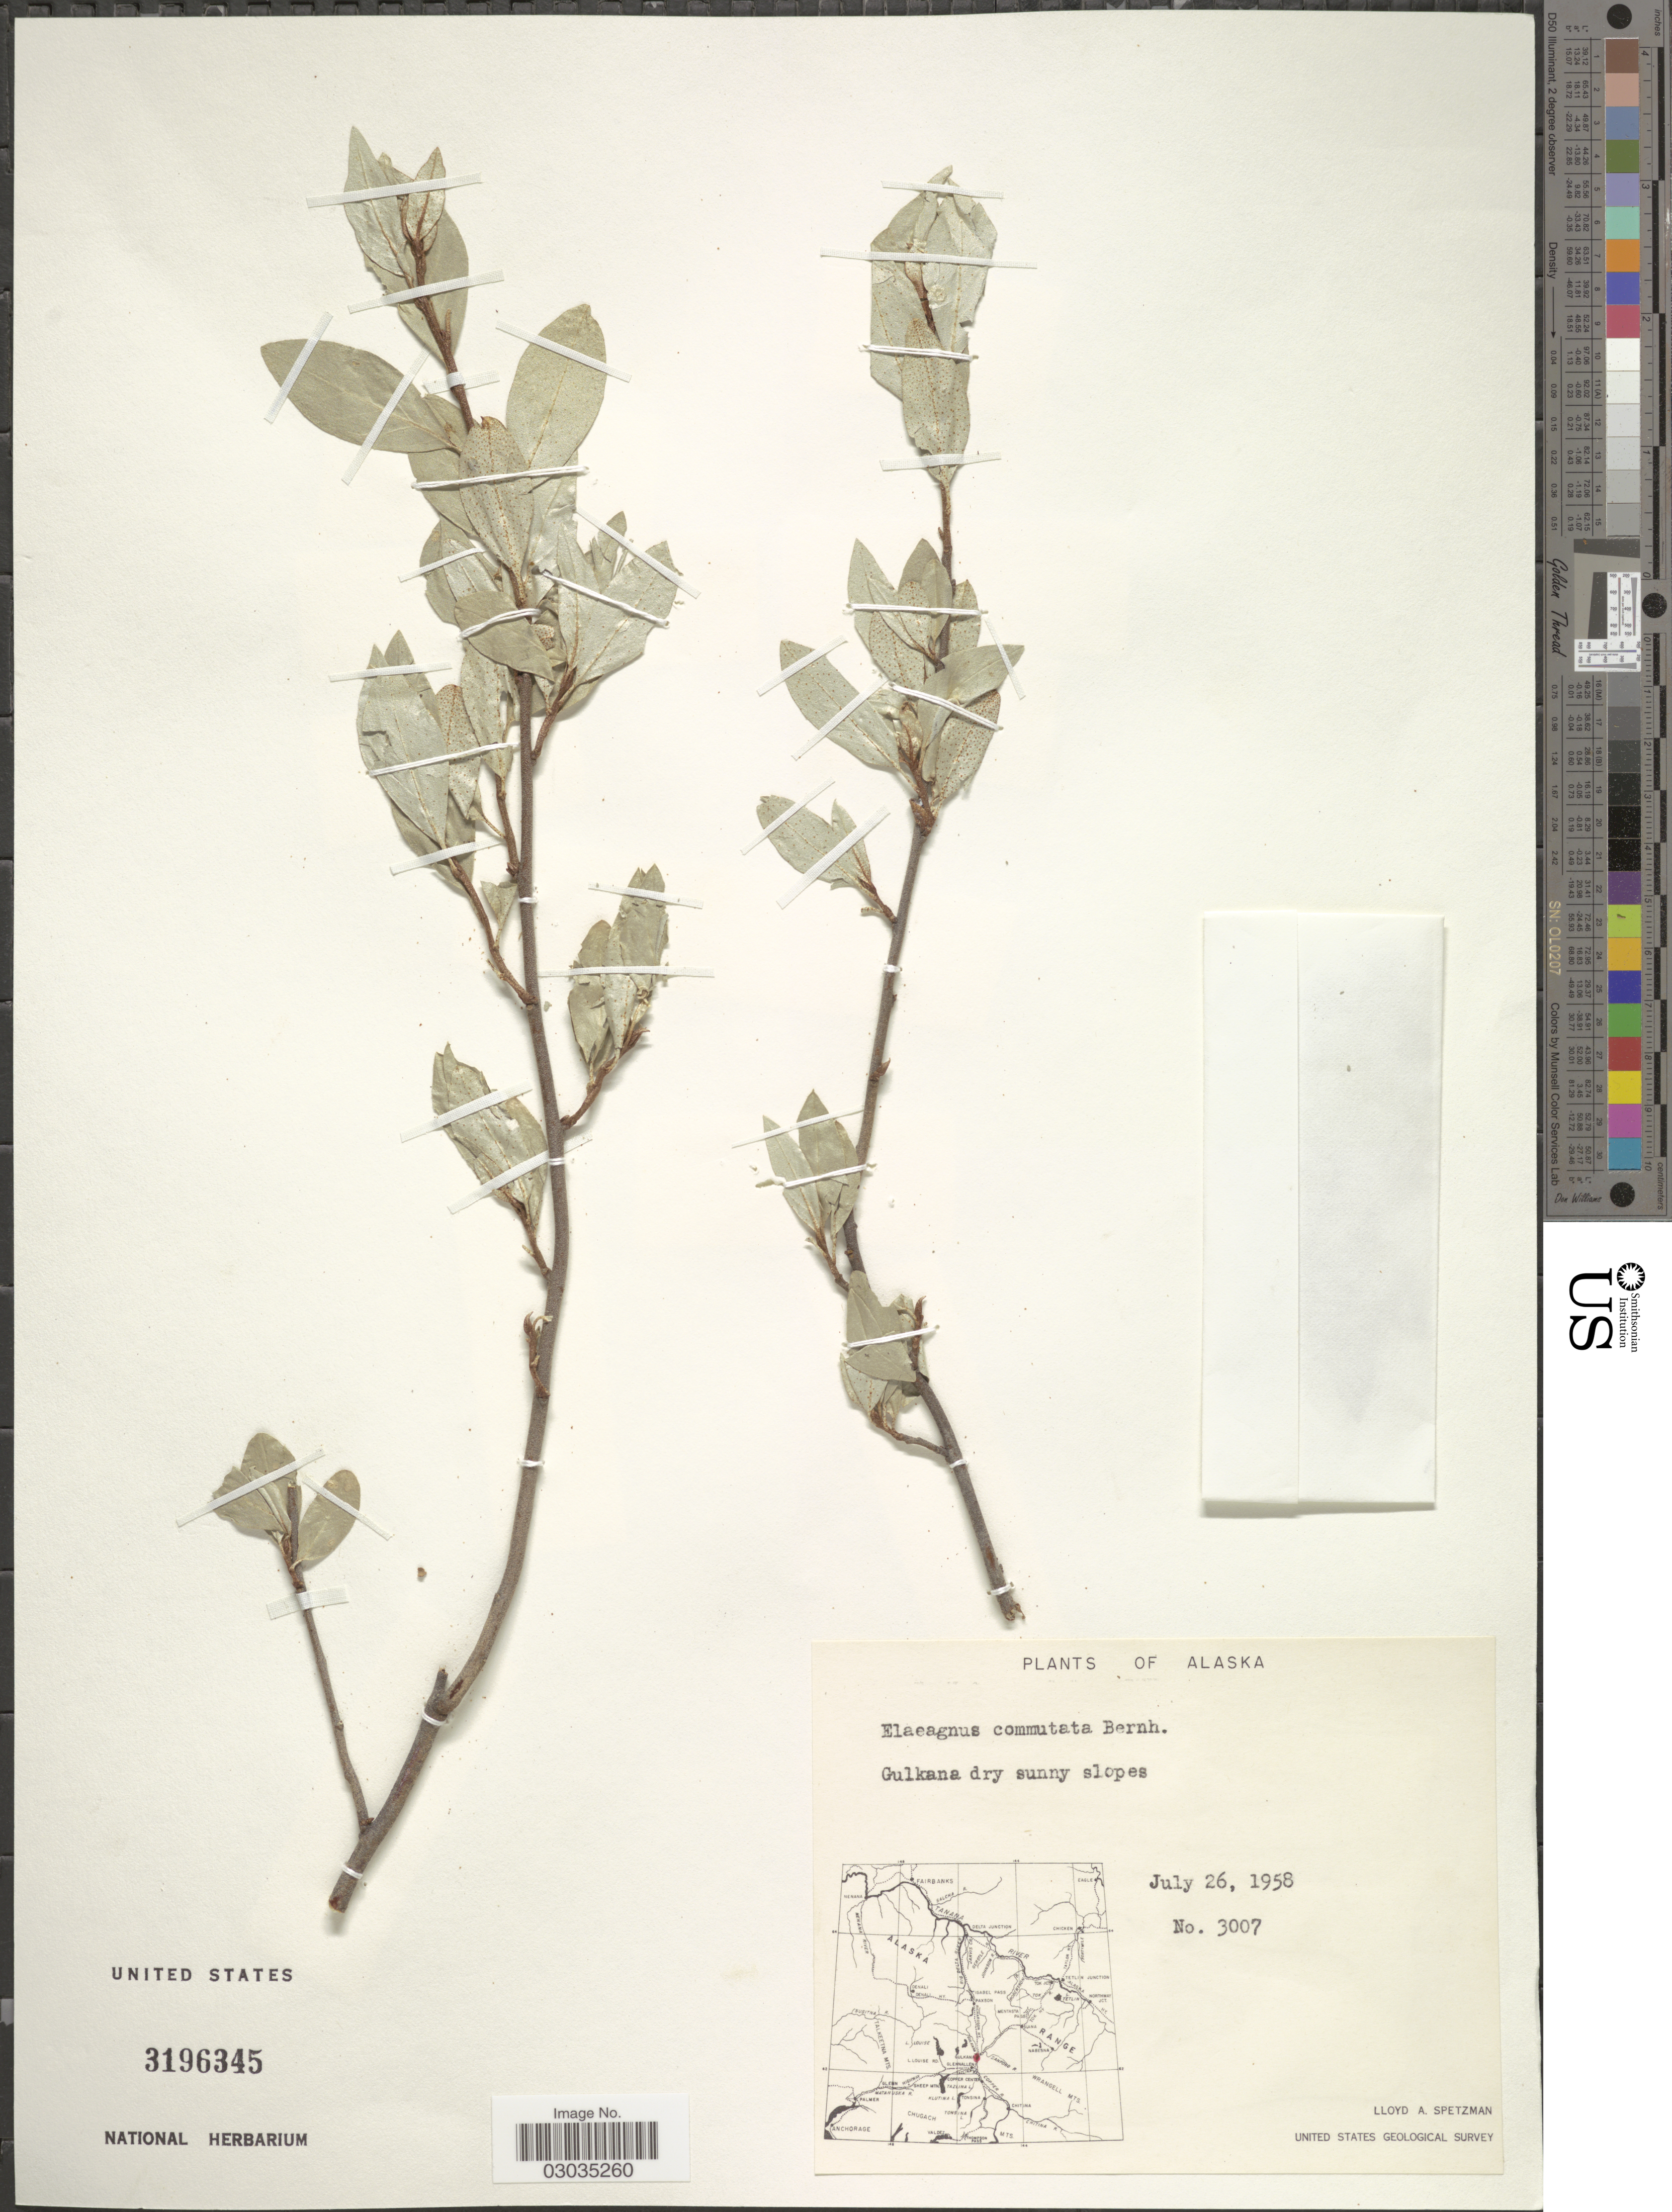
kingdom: Plantae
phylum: Tracheophyta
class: Magnoliopsida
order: Rosales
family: Elaeagnaceae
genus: Elaeagnus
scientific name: Elaeagnus commutata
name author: Bernh. ex Rydb.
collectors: L. Spetzman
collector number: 3007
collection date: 1958-07-26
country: United States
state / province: Alaska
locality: Gulkana dry sunny slopes.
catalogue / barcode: US 3196345